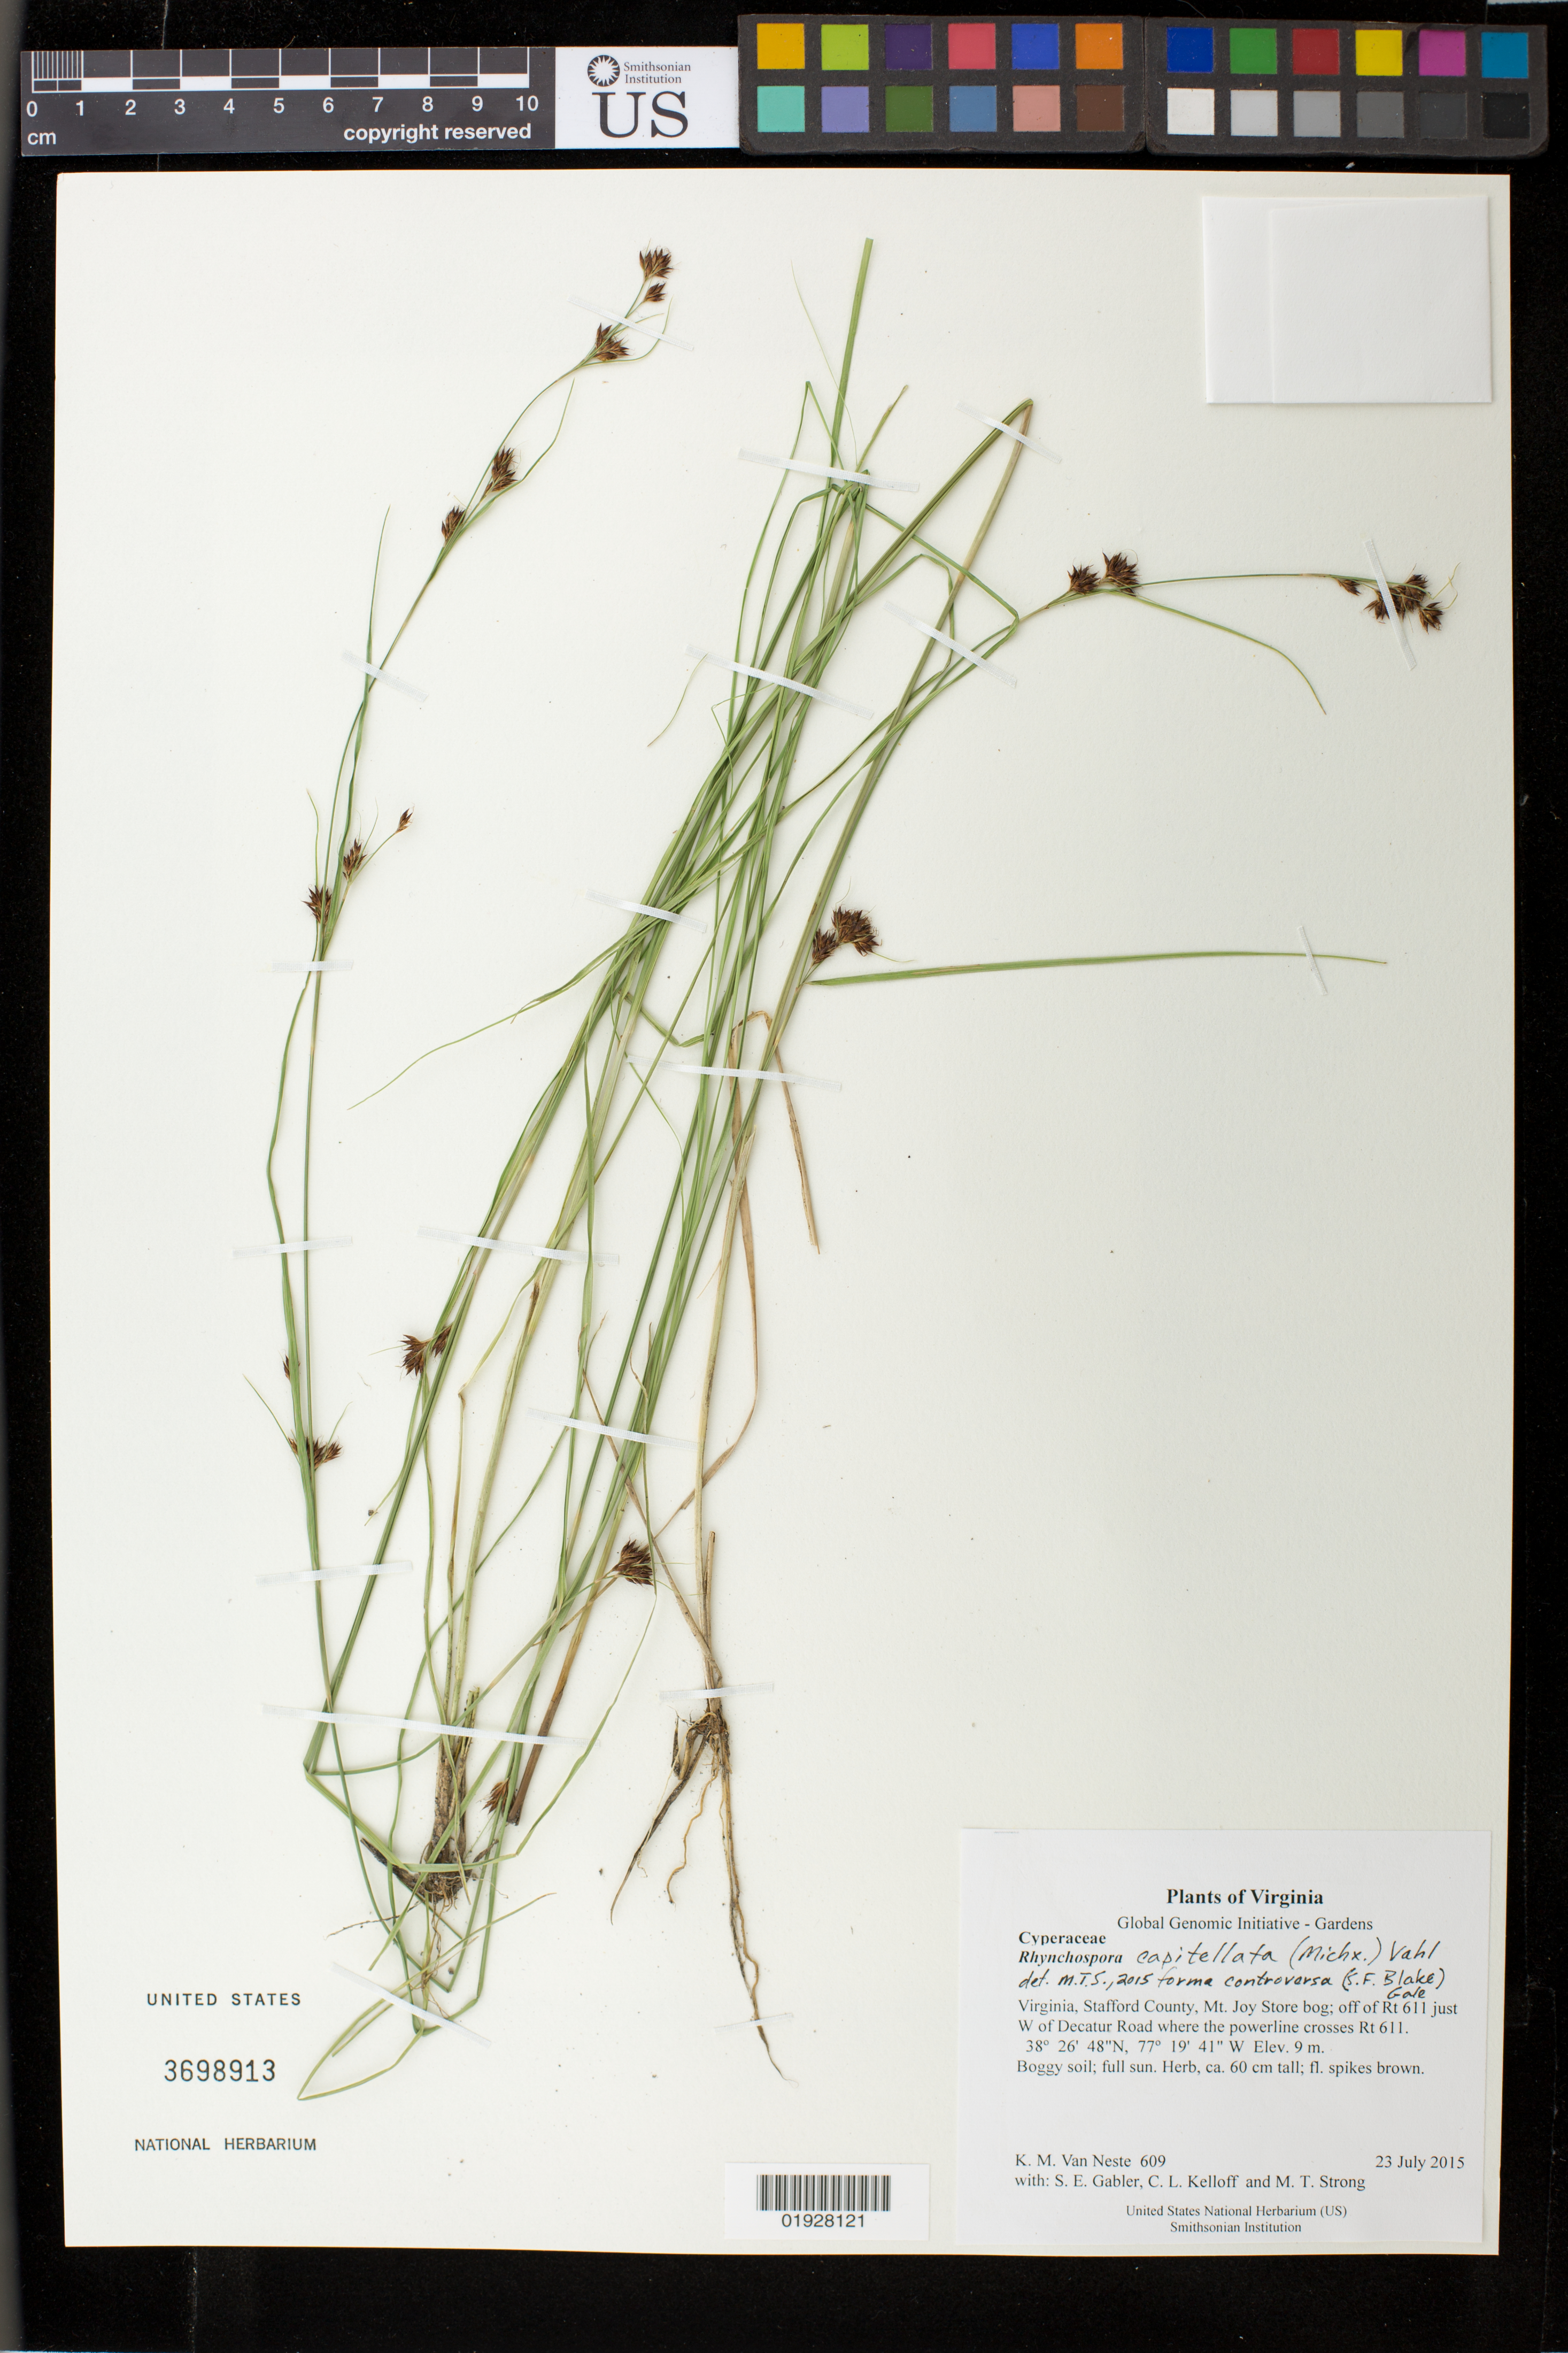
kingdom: Plantae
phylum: Tracheophyta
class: Liliopsida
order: Poales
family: Cyperaceae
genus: Rhynchospora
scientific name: Rhynchospora capitellata f. controversa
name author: (Michx.) Vahl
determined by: Strong, M. T., (US), Smithsonian Institution - National Museum of Natural History (UNITED STATES)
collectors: K. M. Van Neste, S. E. Gabler, C. L. Kelloff & M. T. Strong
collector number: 609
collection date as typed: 23 July 2015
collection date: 2015-07-23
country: United States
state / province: Virginia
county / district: Stafford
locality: Mt. Joy Store bog; off of Rt 611 just W of Decatur Road where the powerline crosses Rt 611.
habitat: Boggy soil; full sun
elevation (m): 9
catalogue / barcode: US 3698913